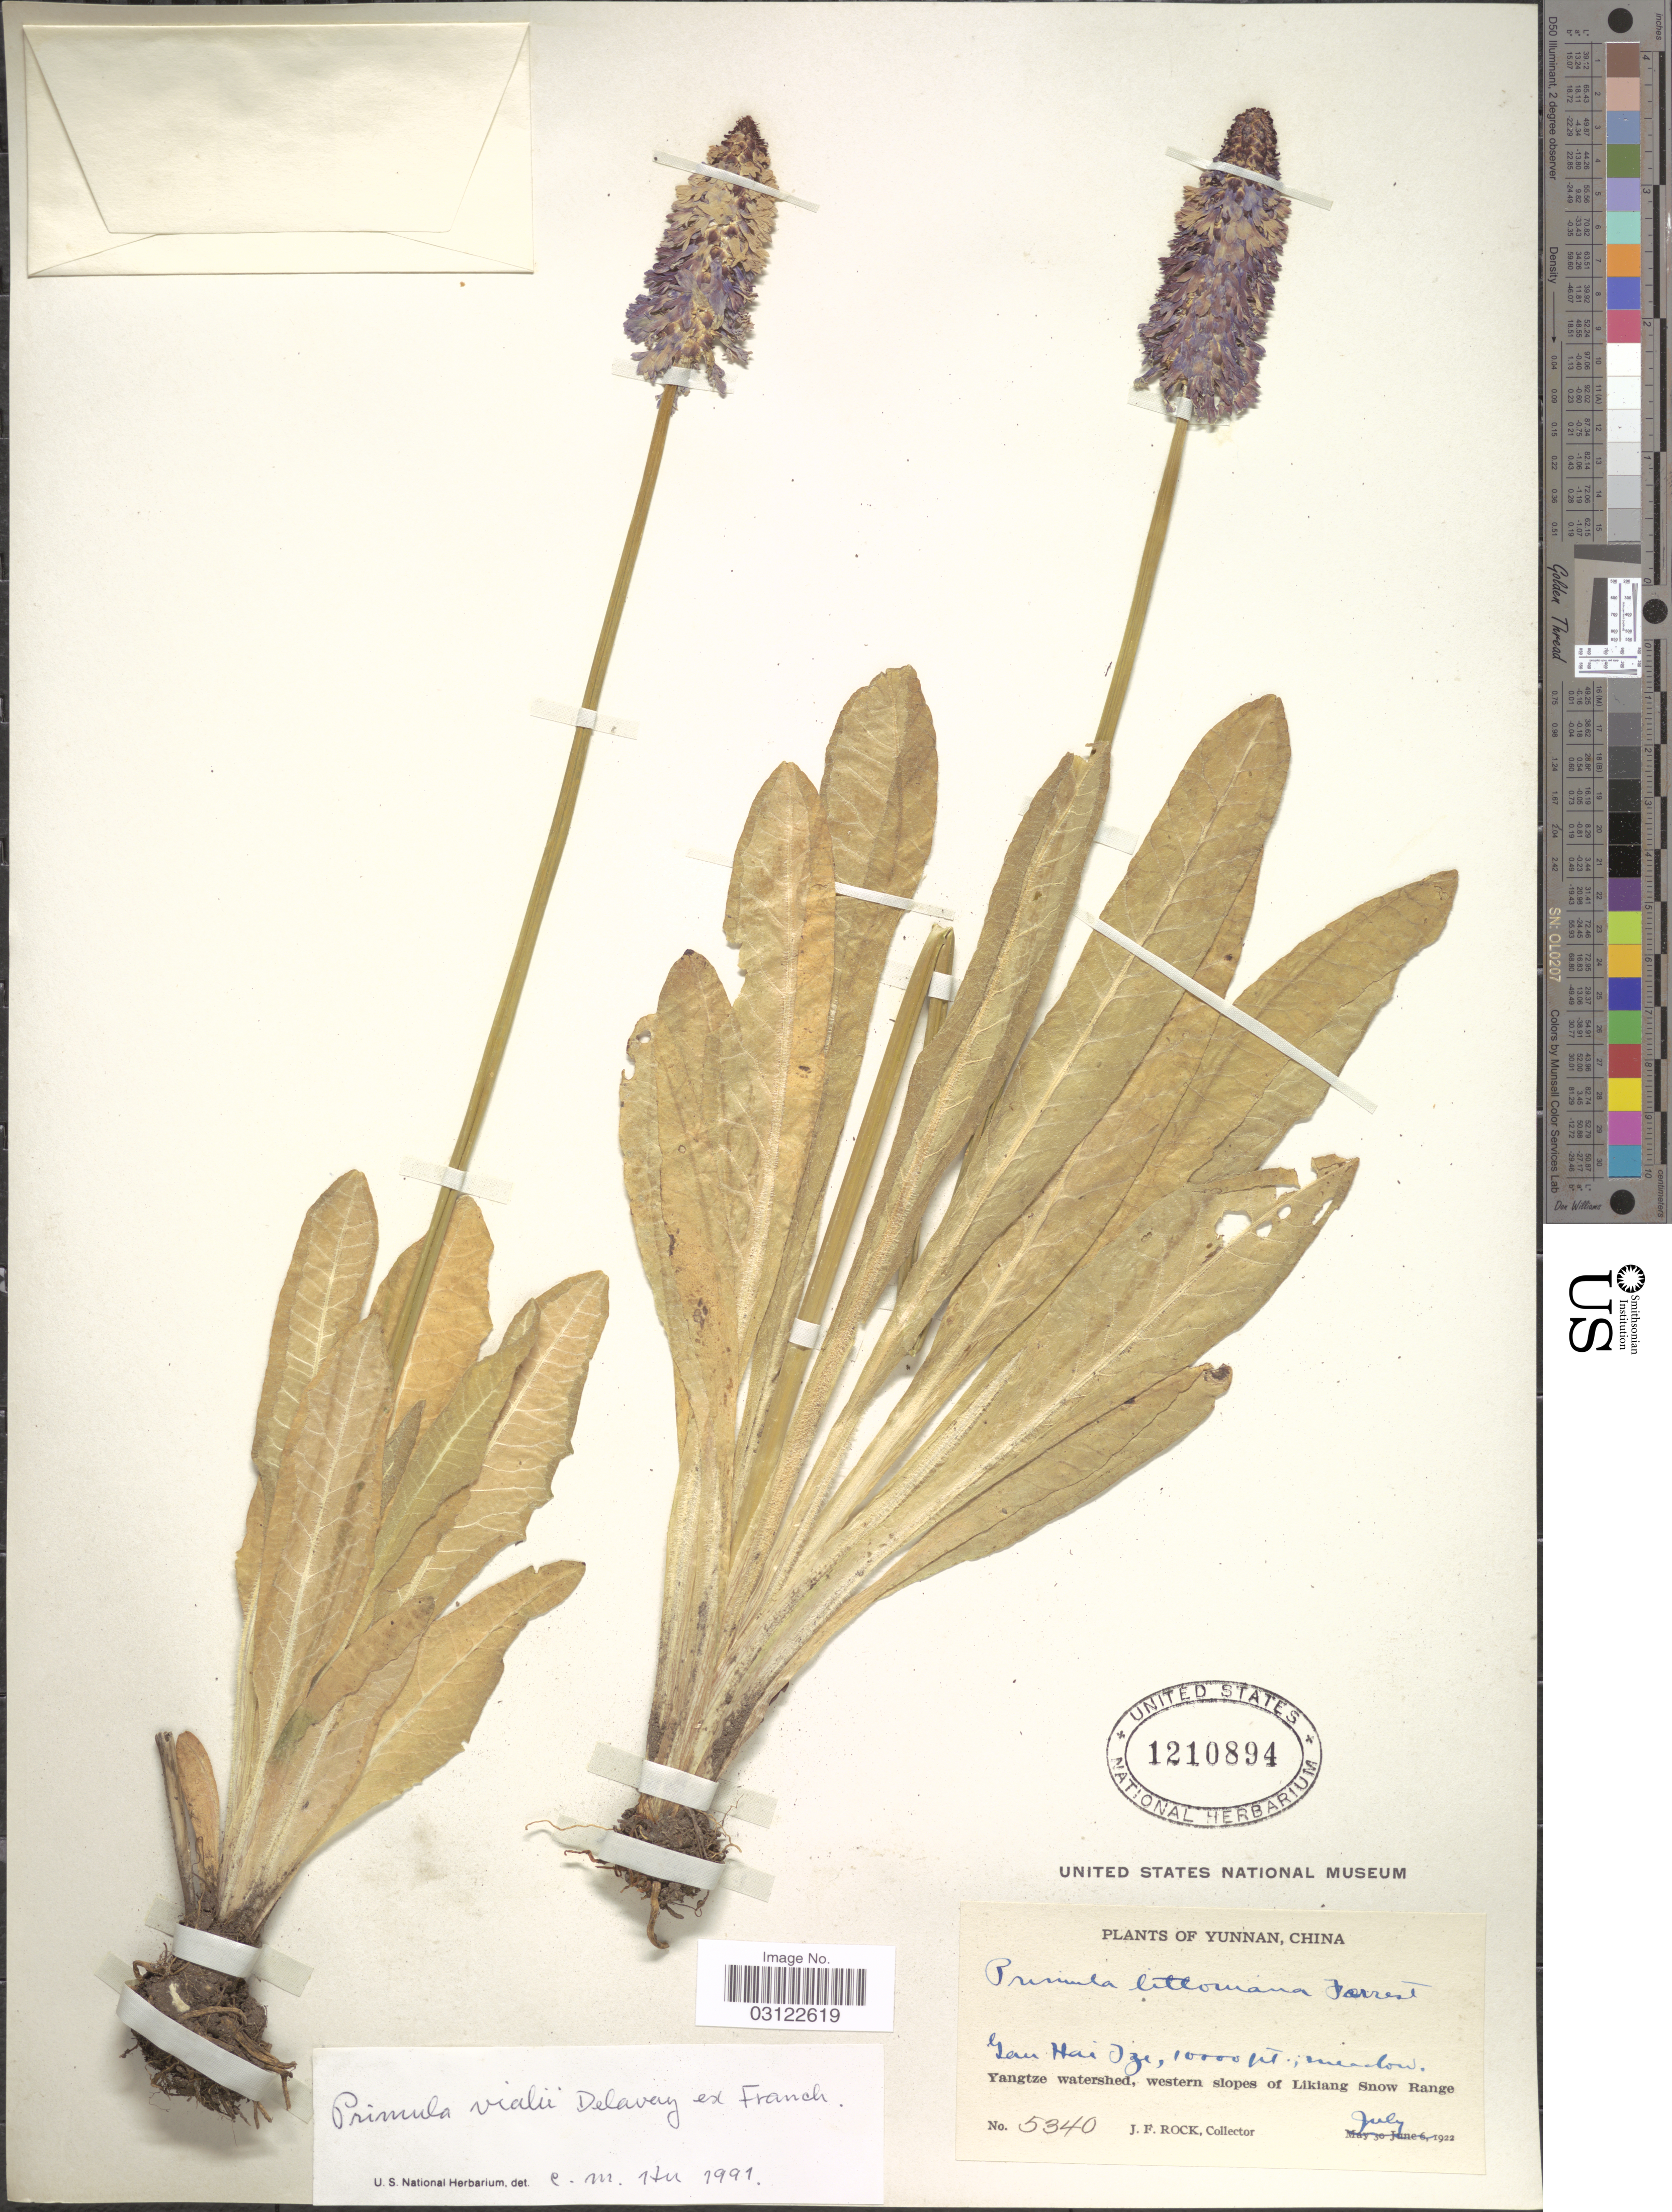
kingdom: Plantae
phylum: Tracheophyta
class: Magnoliopsida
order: Ericales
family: Primulaceae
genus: Primula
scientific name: Primula vialii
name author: Delavay ex Franch.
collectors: J. Rock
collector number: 5340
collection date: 1922-07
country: China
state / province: Yunnan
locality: Gan Hai Tze. Yangtze watershed, western slopes of Likiang Snow Range.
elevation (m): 3048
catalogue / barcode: US 1210894